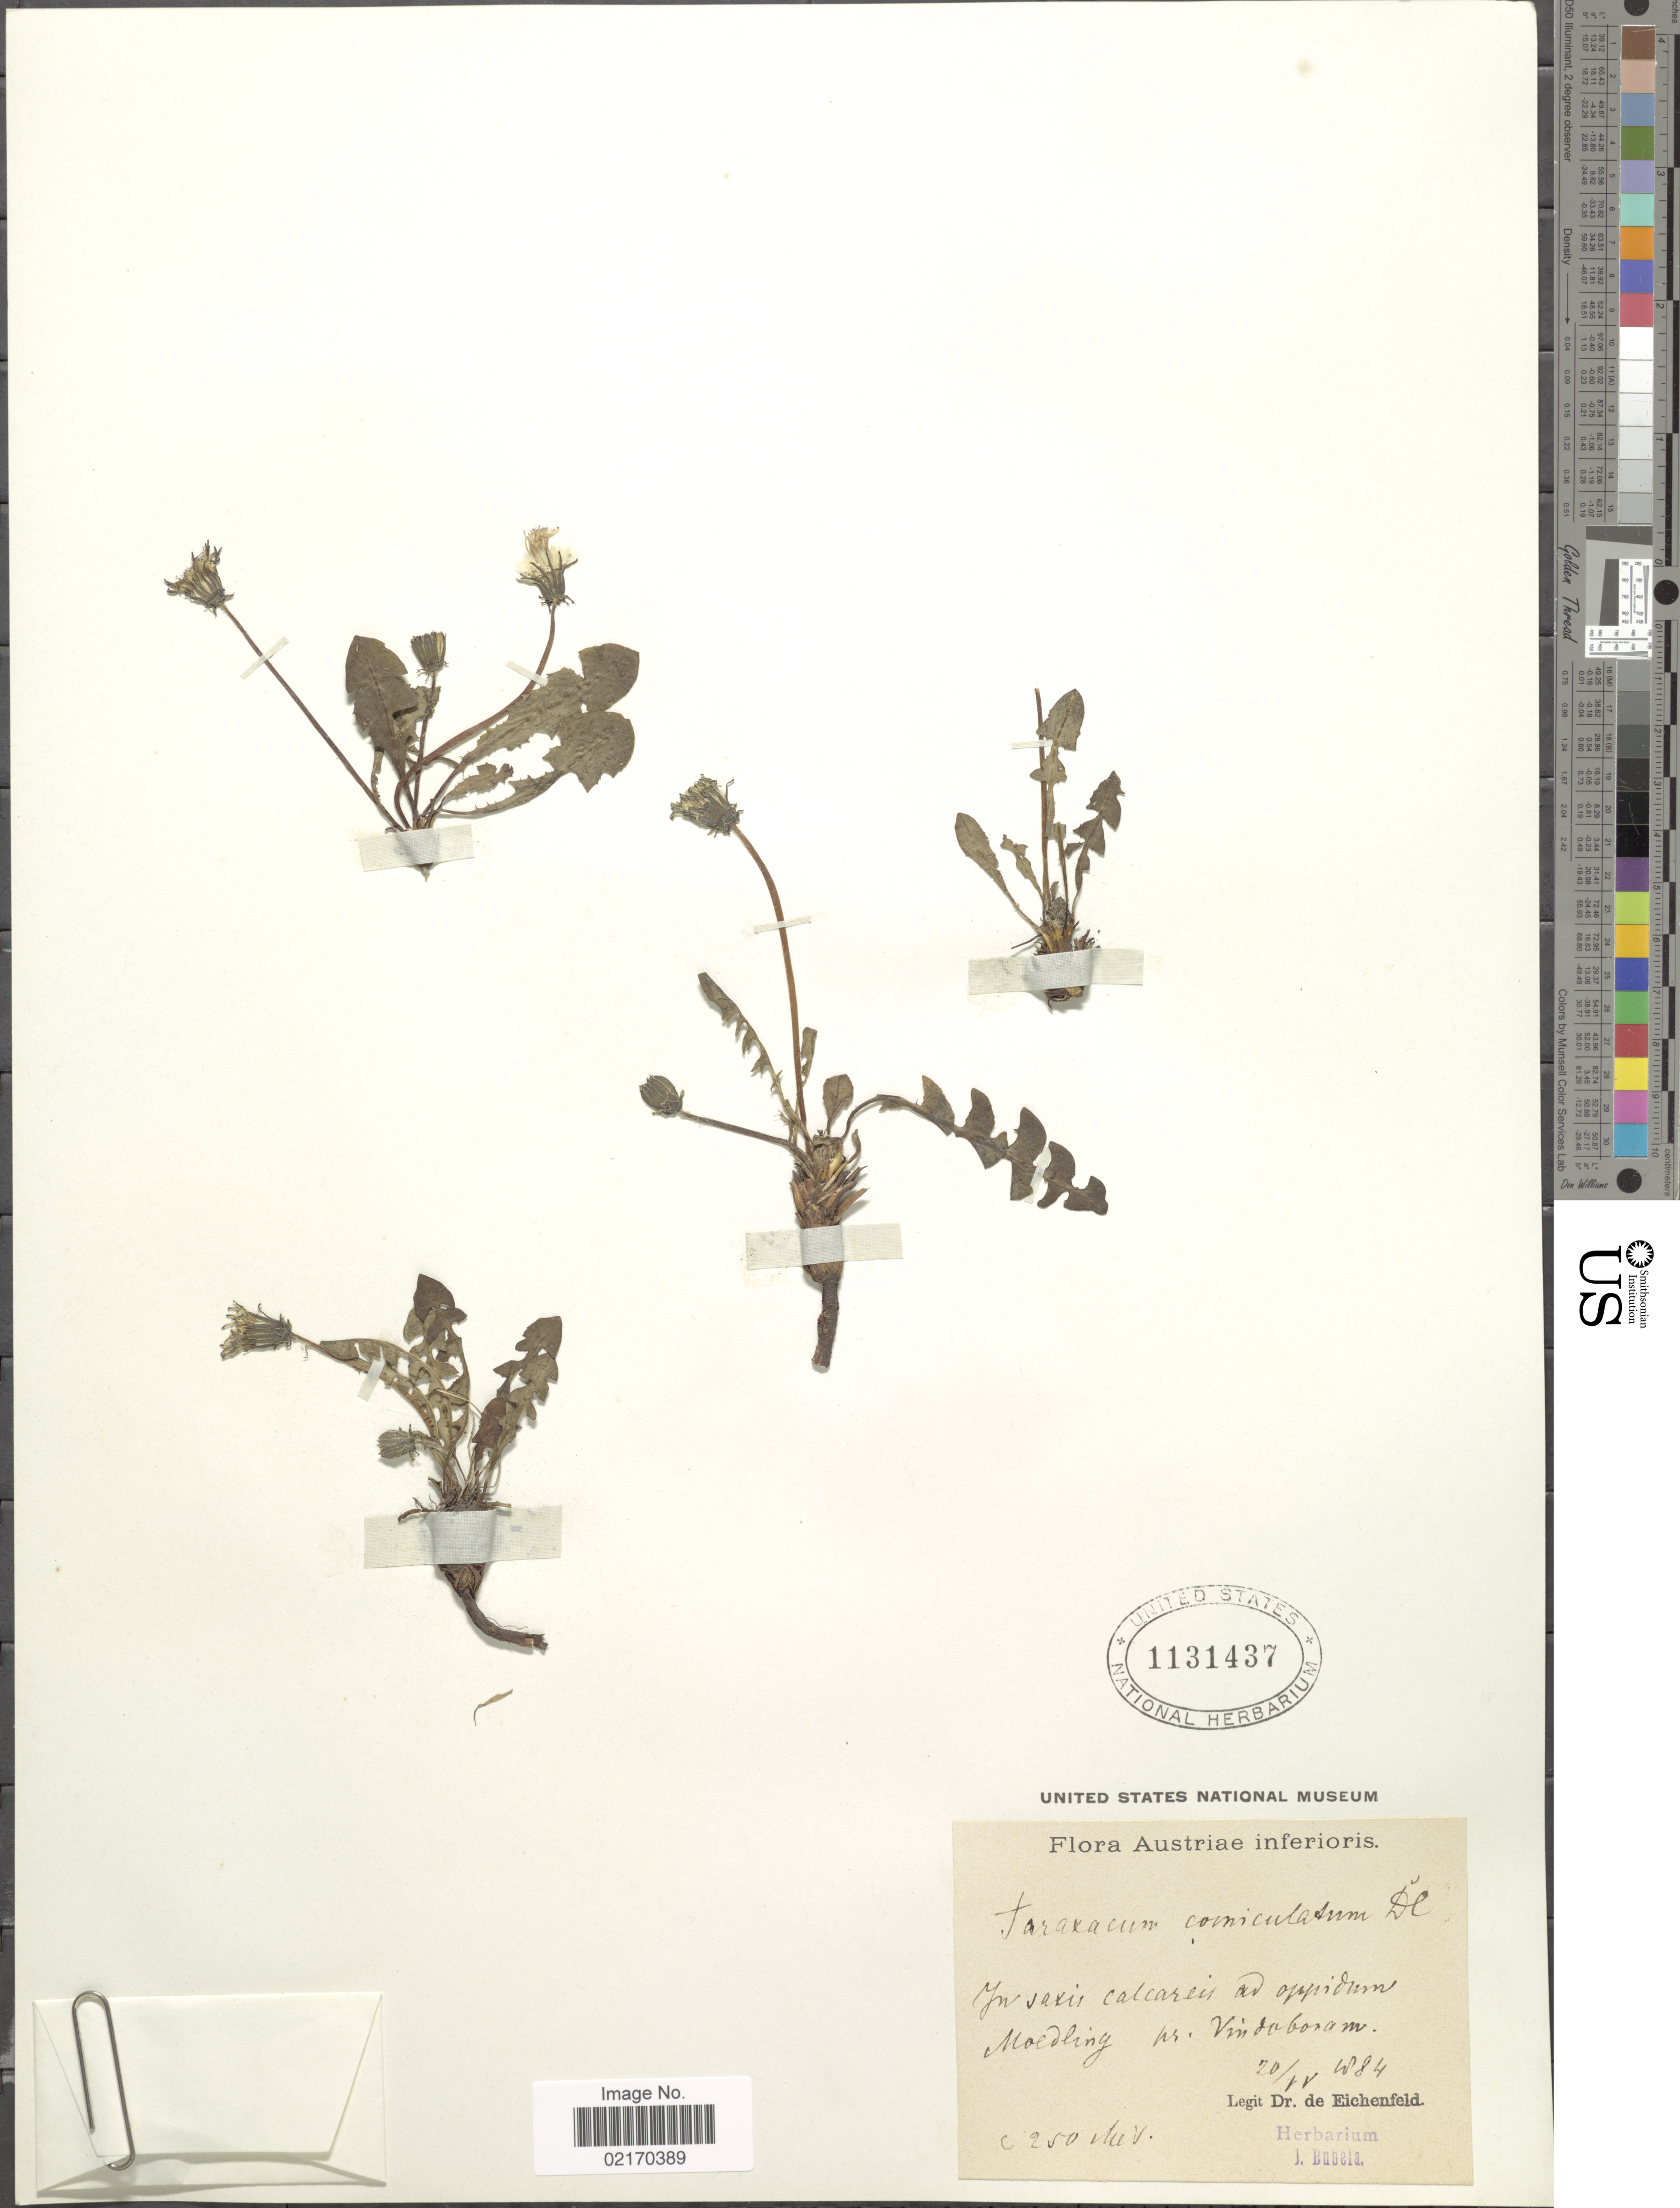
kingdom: Plantae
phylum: Tracheophyta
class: Magnoliopsida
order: Asterales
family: Asteraceae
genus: Taraxacum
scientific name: Taraxacum corniculatum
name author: DC.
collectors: -- de Eichenfeld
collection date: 1884-04-20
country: Austria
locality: Ad oppidum Moedling pr. Vindabodem [interpreted]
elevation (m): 250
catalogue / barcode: US 1131437